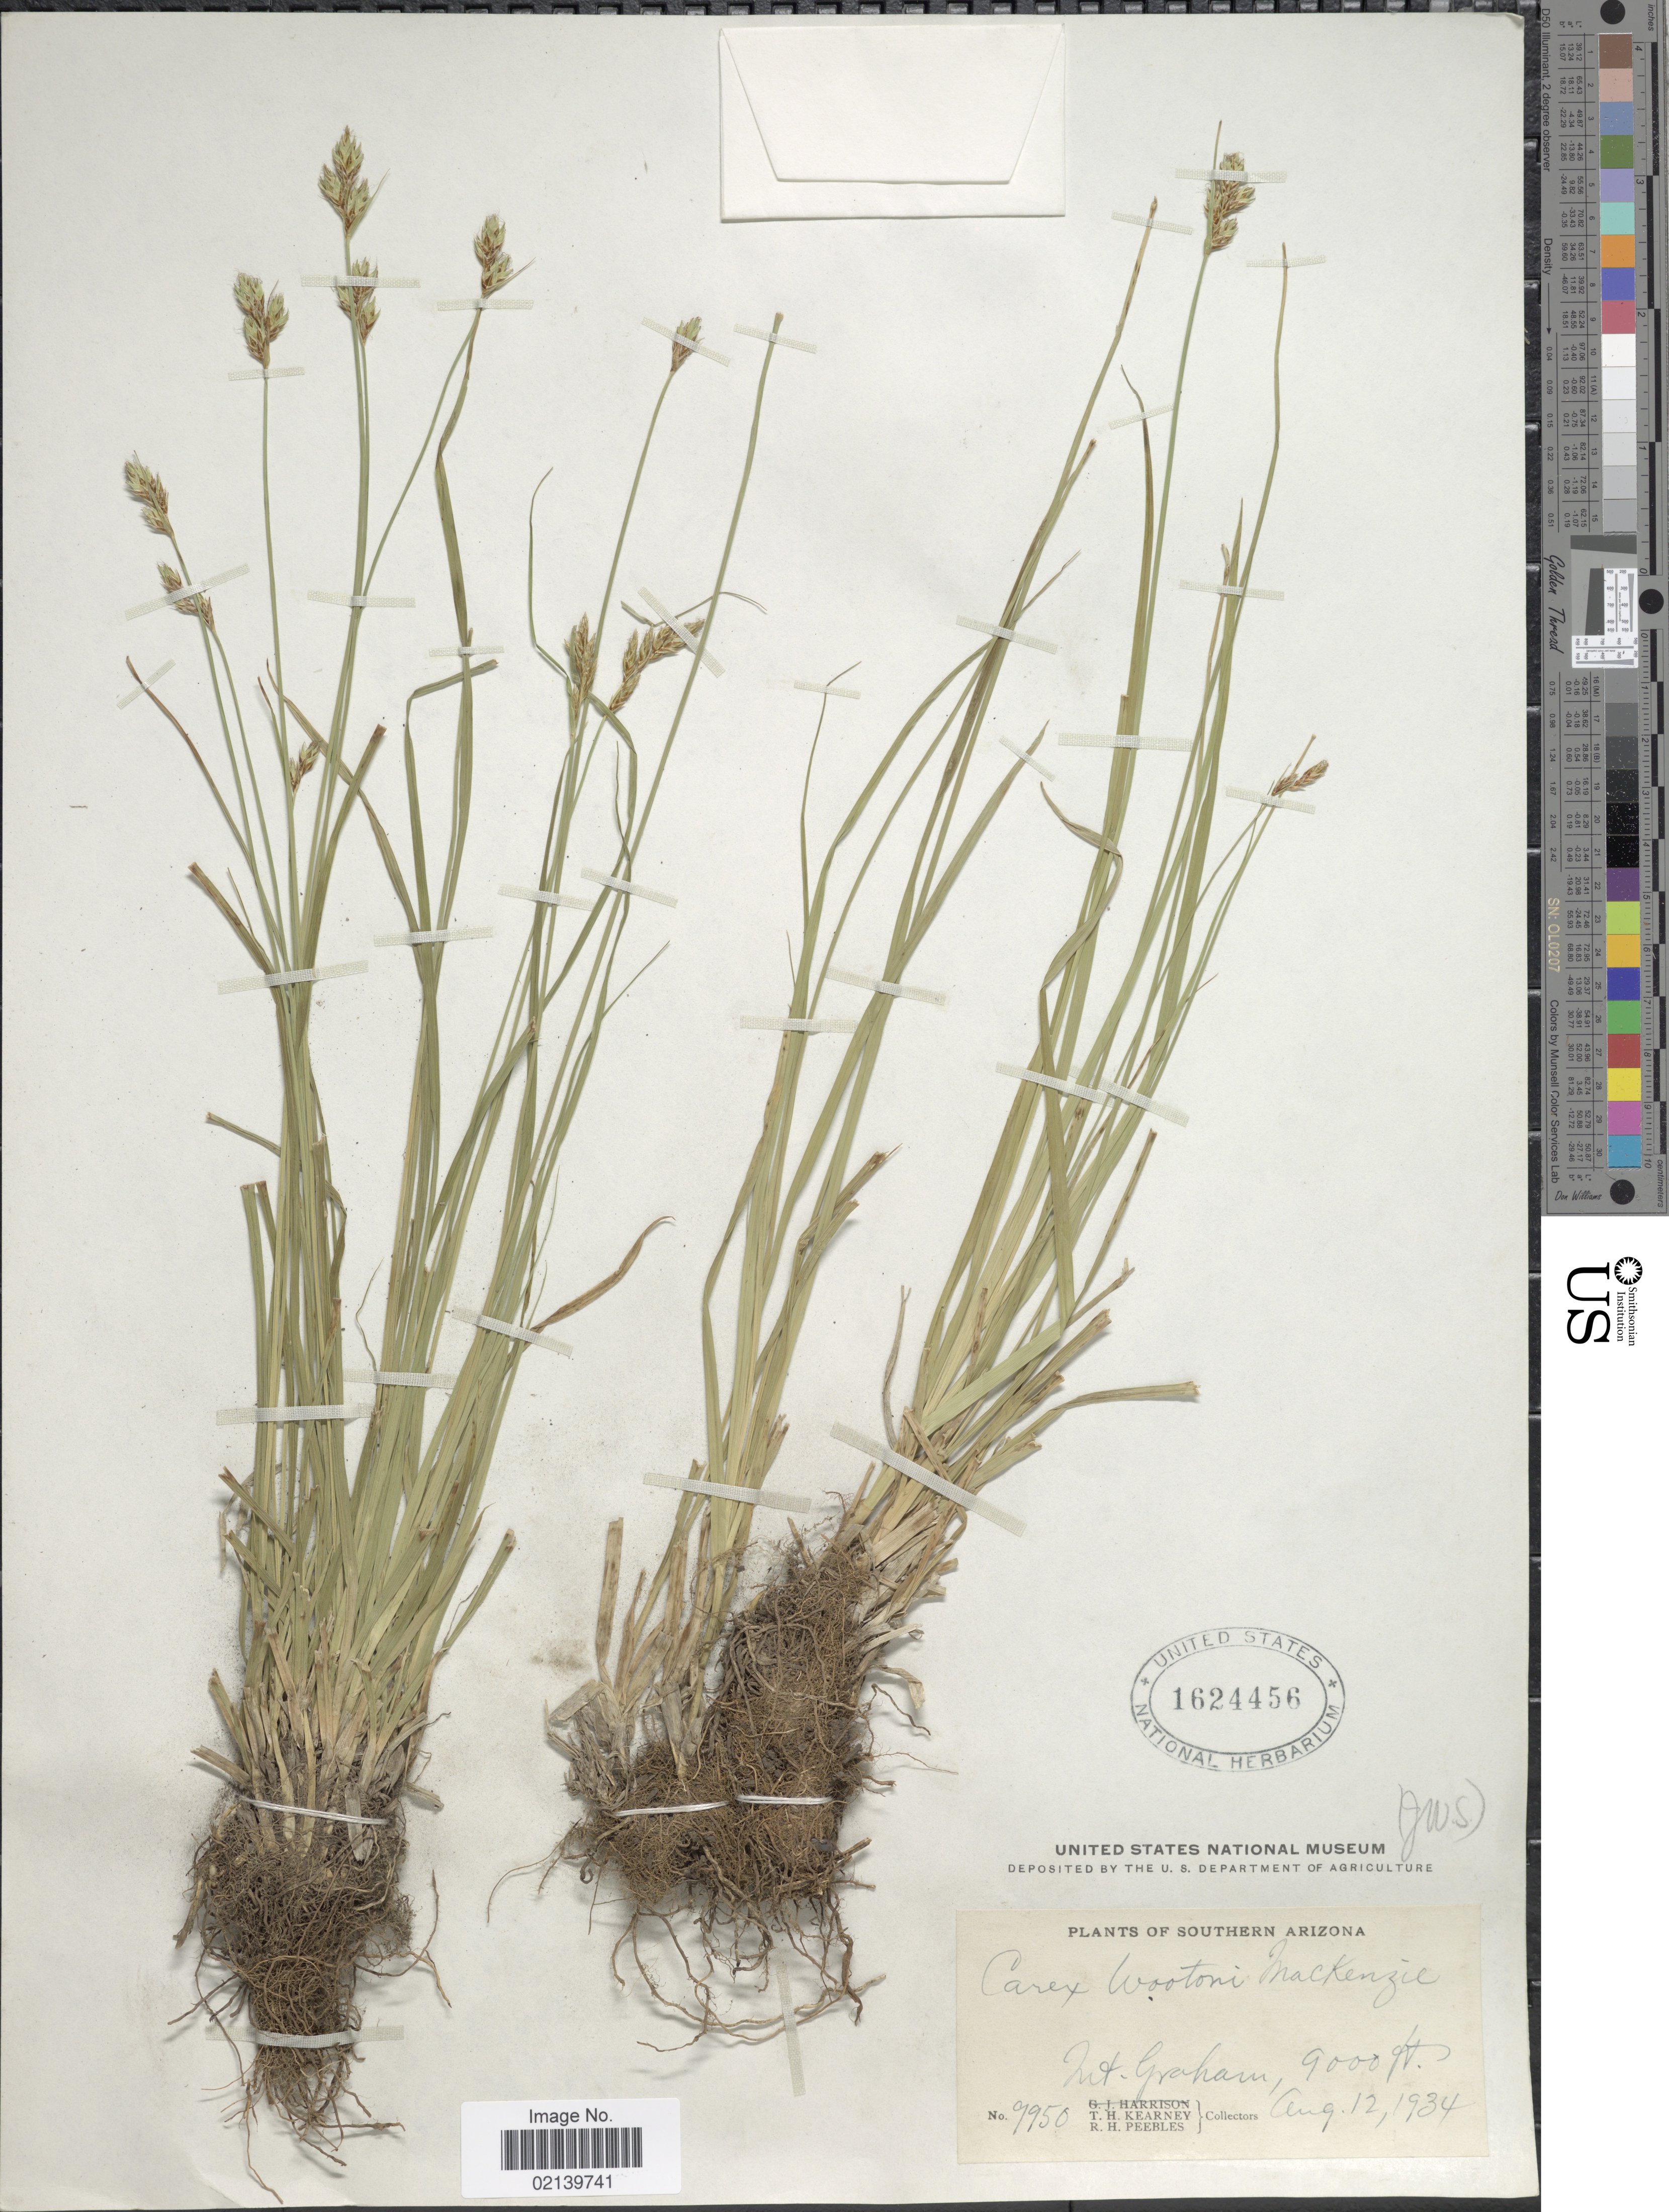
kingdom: Plantae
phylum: Tracheophyta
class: Liliopsida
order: Poales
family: Cyperaceae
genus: Carex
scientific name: Carex wootonii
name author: Mack.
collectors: T. H. Kearney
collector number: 9950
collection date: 1934-08-12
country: United States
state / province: Arizona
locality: Southern Arizona. Mt. Graham.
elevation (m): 2743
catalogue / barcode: US 1624456